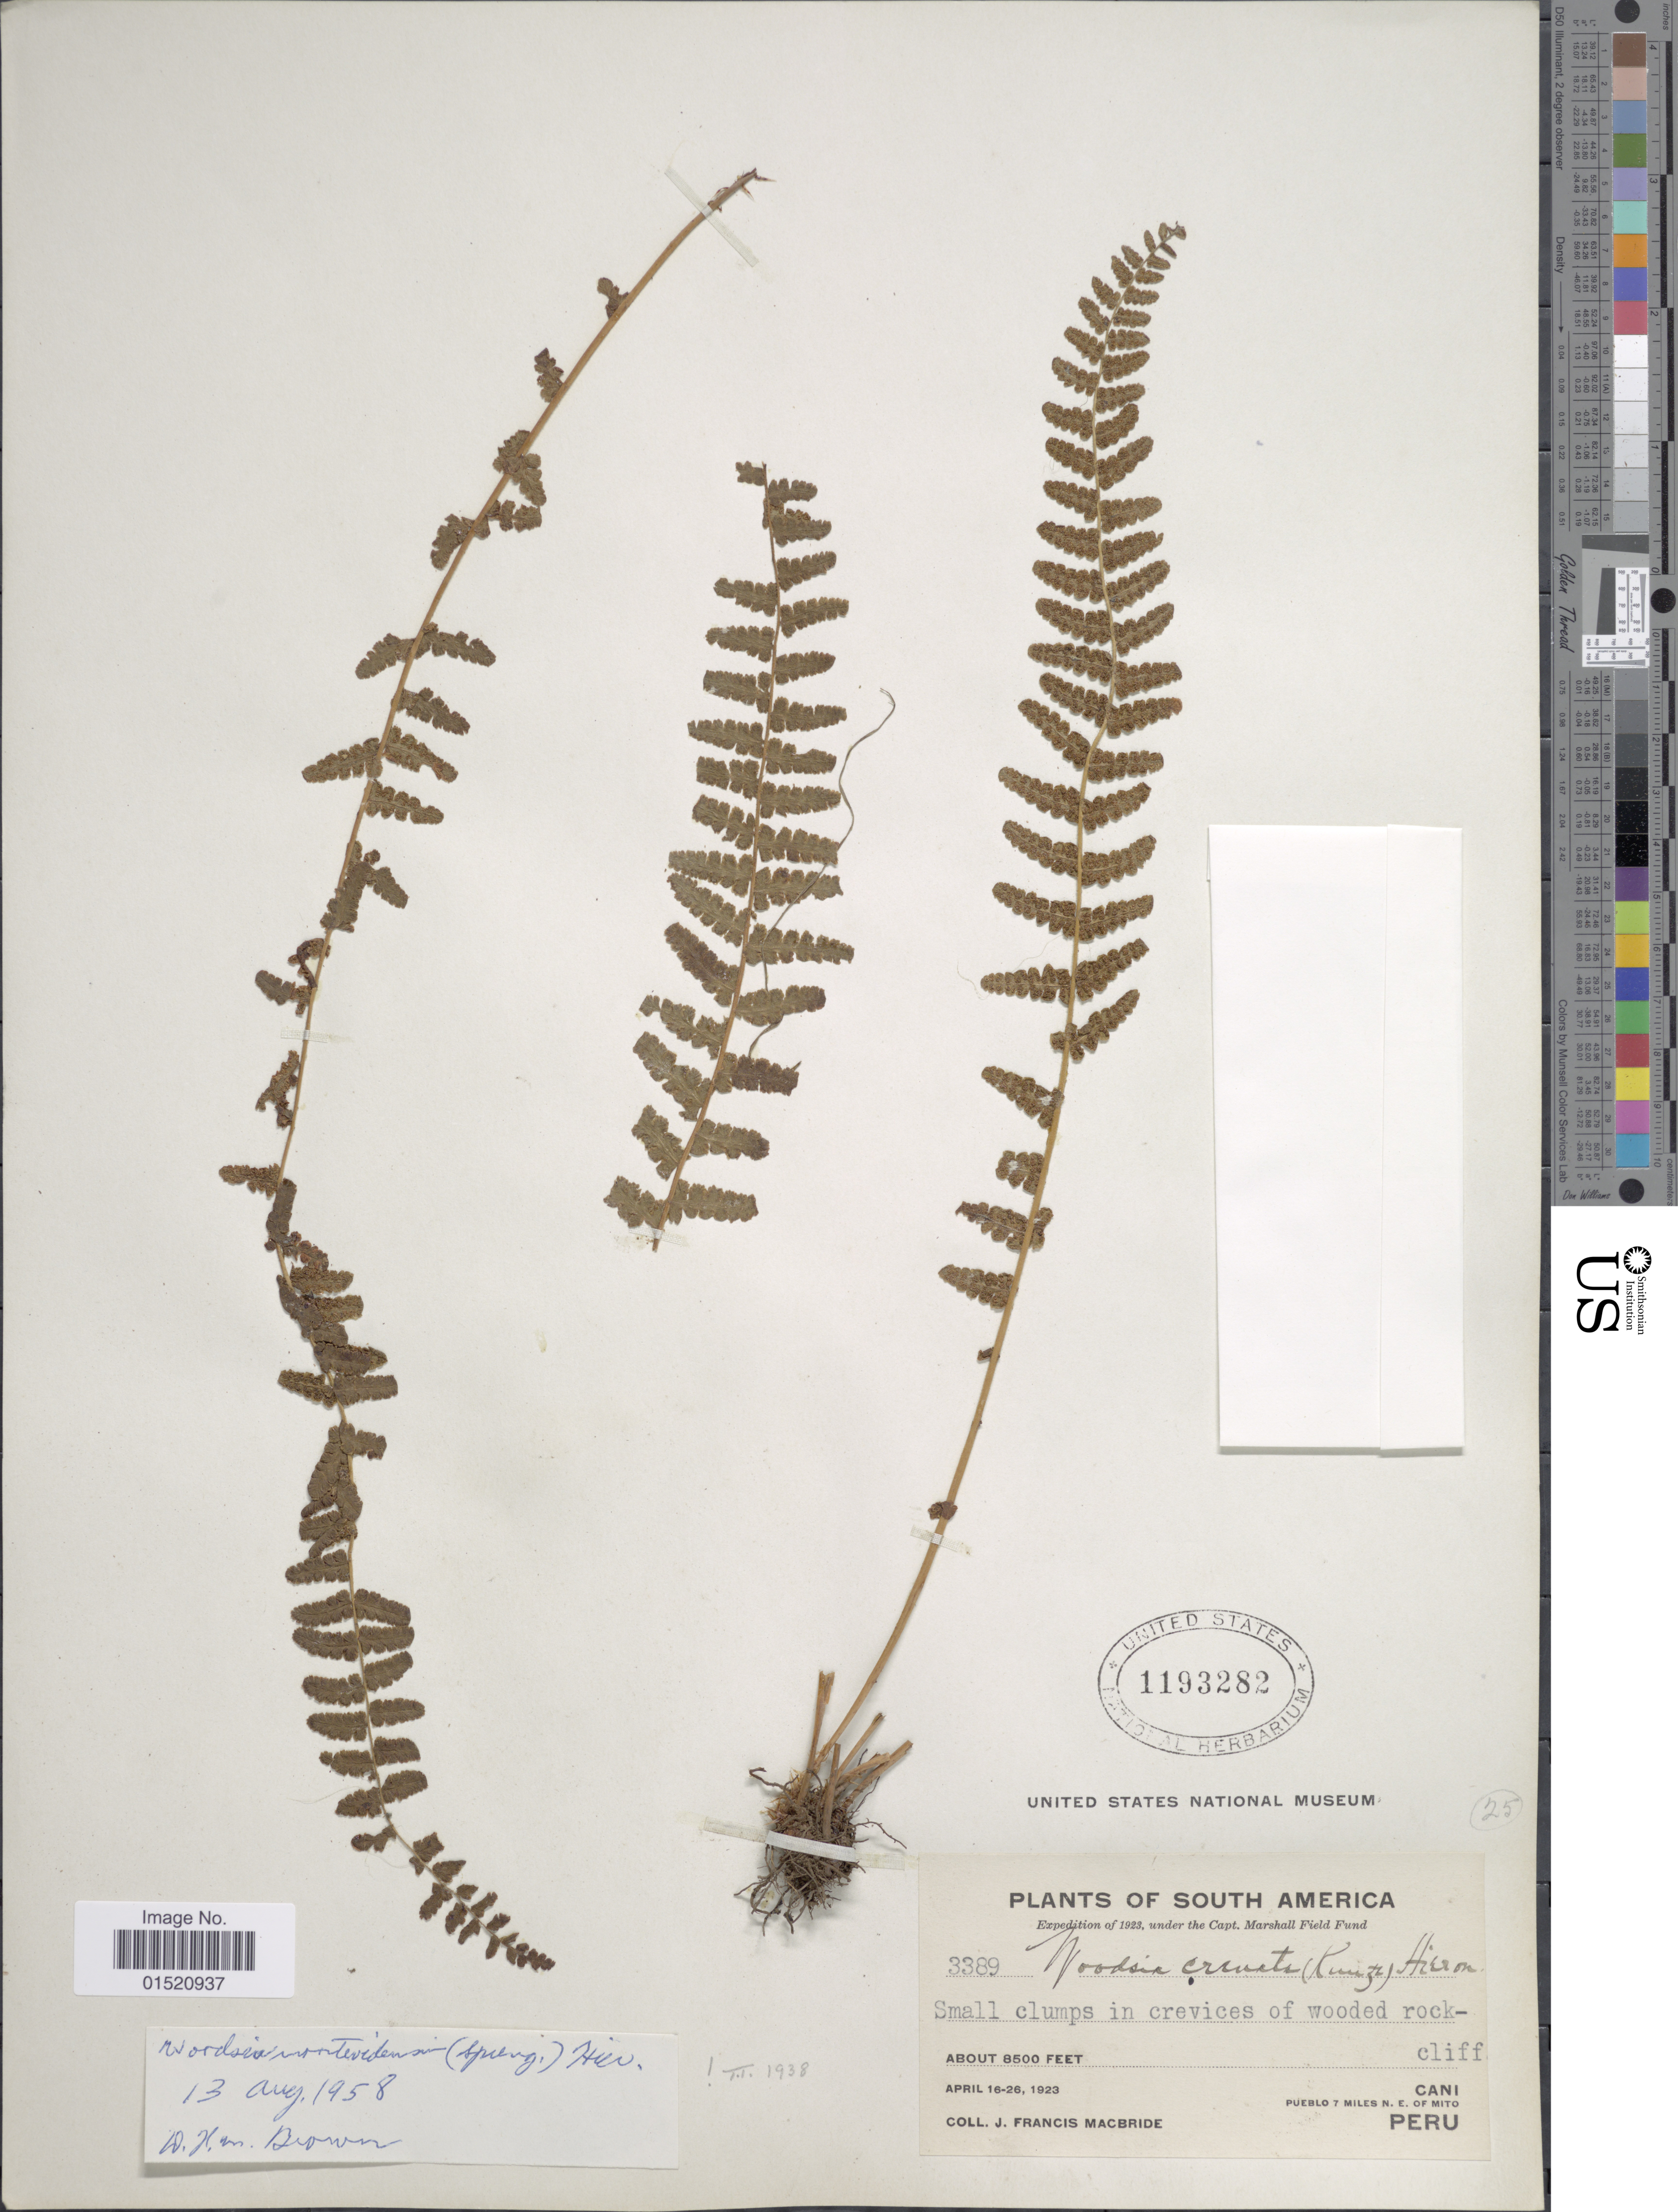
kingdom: Plantae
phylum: Tracheophyta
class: Polypodiopsida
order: Polypodiales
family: Woodsiaceae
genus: Woodsia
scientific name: Woodsia montevidensis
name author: (Spreng.) Hieron.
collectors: J. F. Macbride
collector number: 3389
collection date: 1923-04-16/1923-04-26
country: Peru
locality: South America, Small clumps in crevices of wooded rockcliff, Cani, Pueblo 7 miles N.E. of Mito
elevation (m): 2591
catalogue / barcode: US 1193282